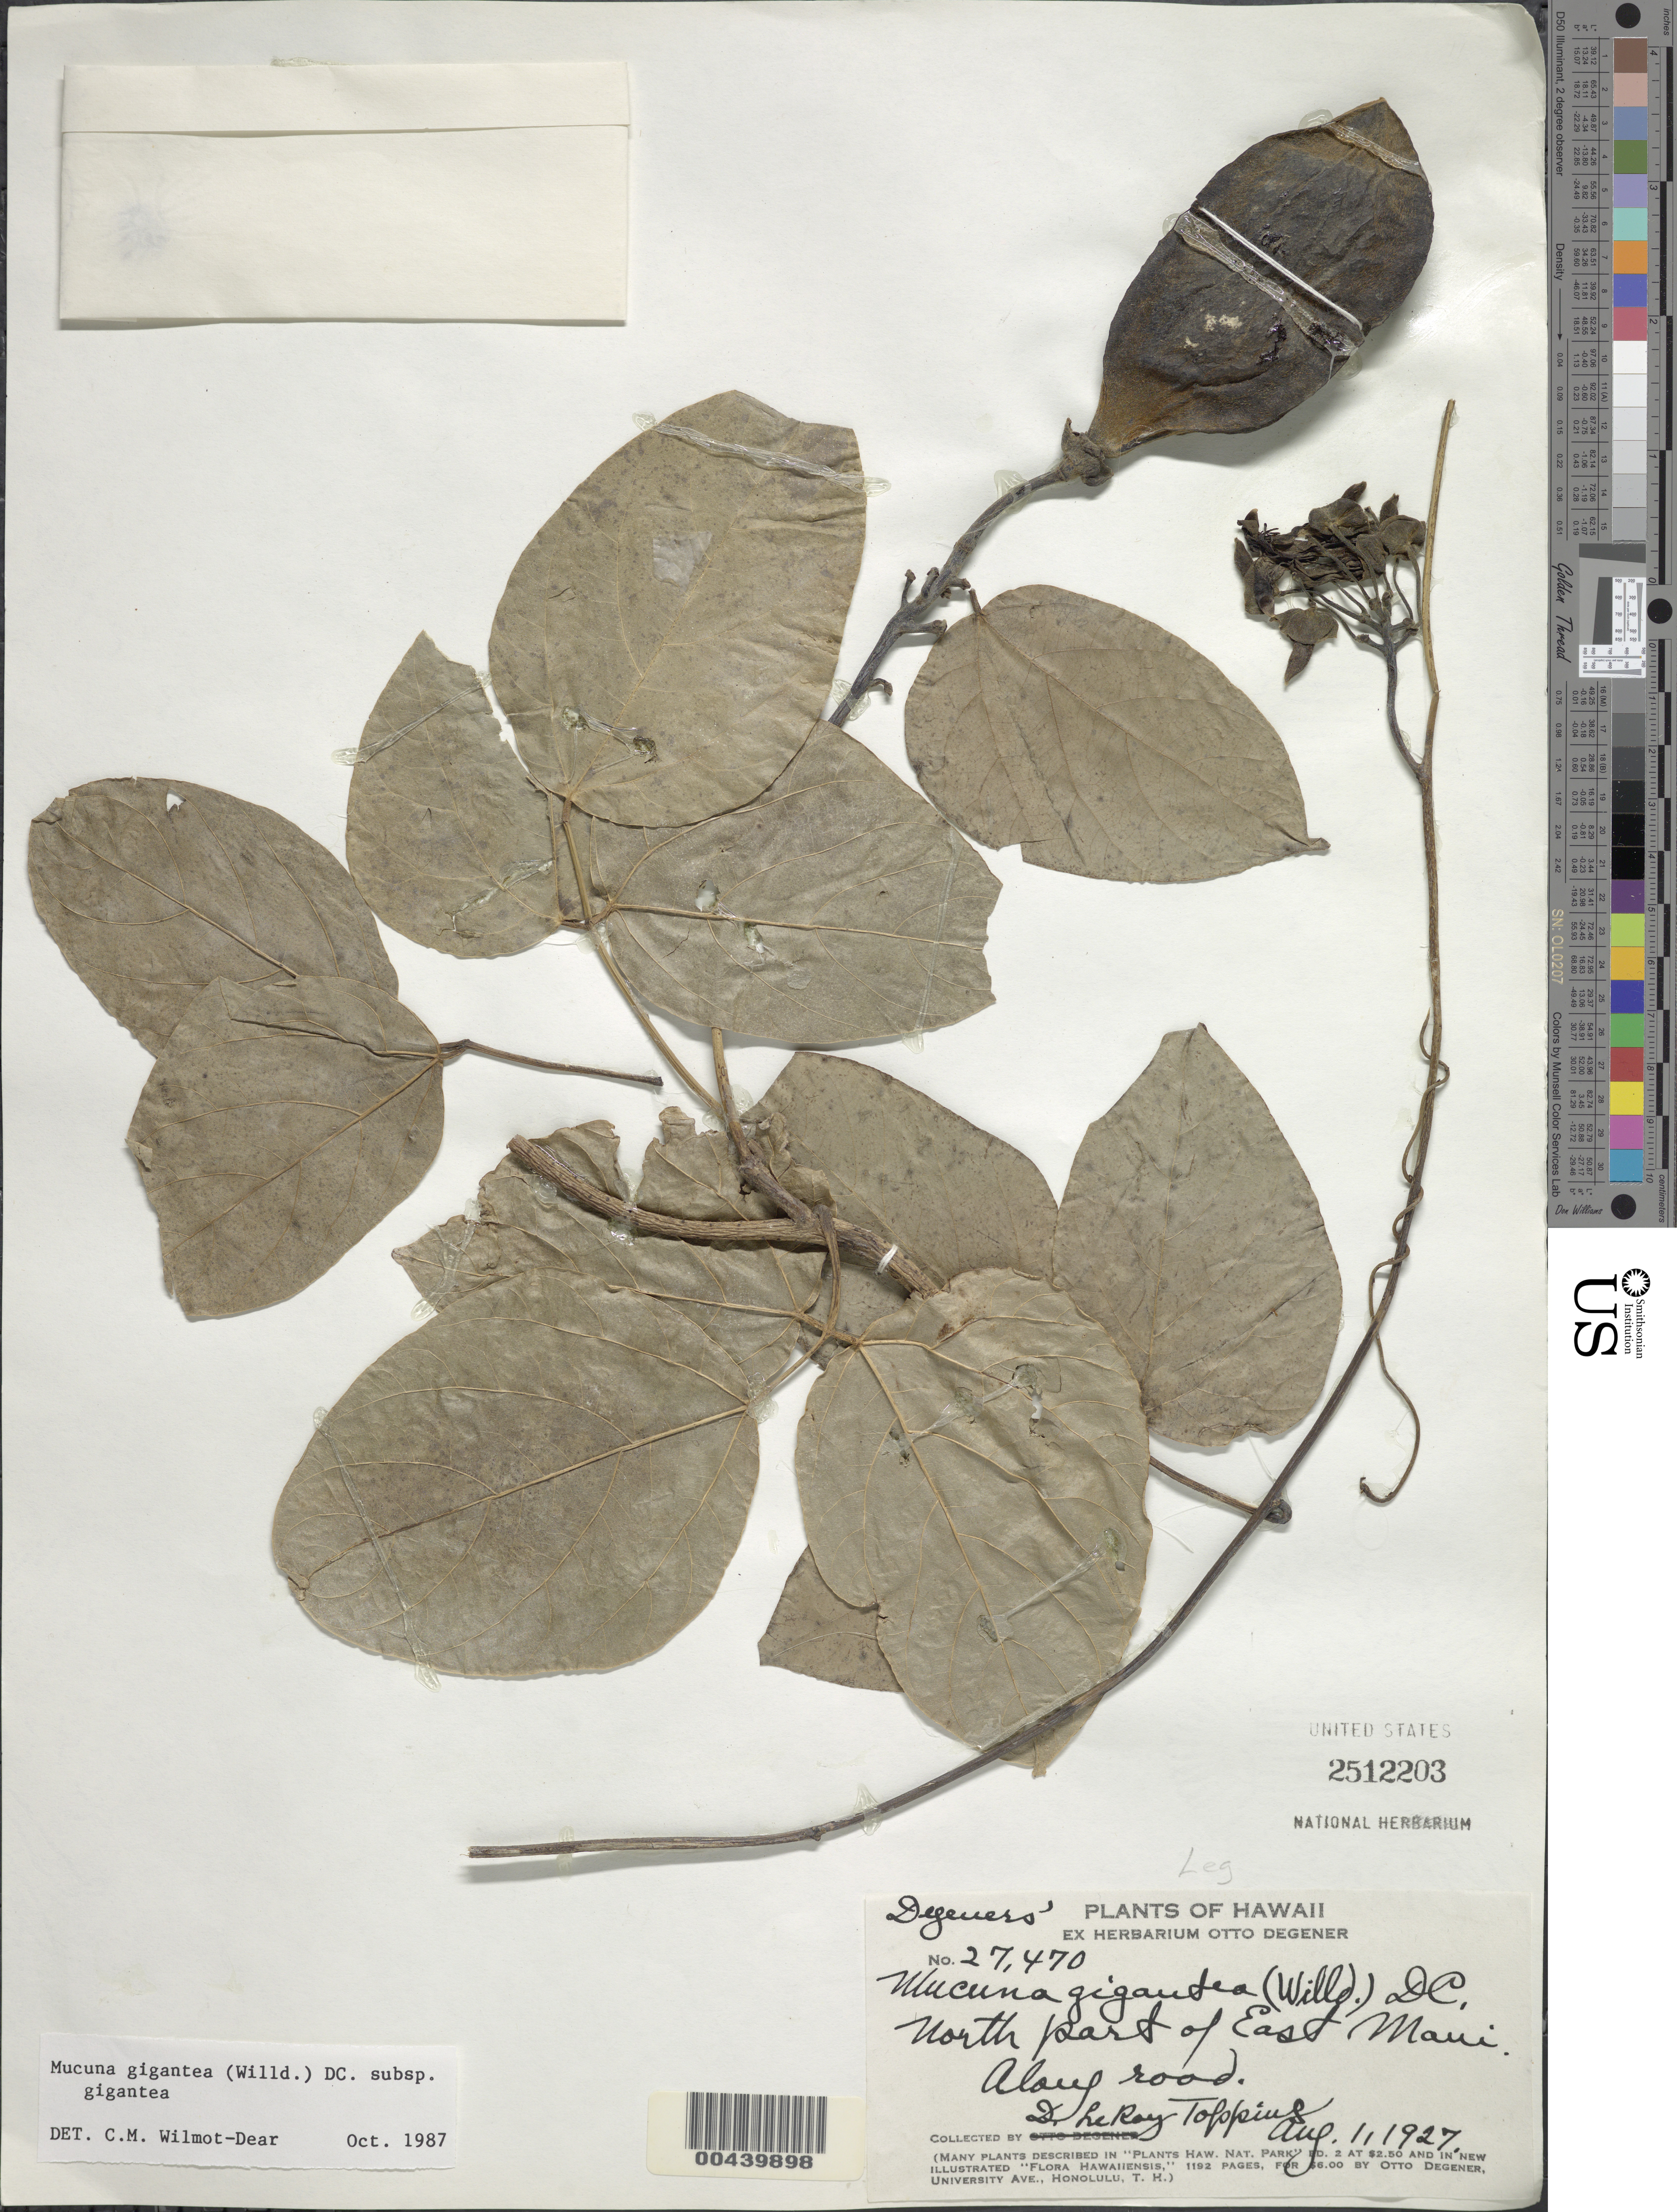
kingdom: Plantae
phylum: Tracheophyta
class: Magnoliopsida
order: Fabales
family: Fabaceae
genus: Mucuna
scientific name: Mucuna gigantea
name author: (Willd.) DC.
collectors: D. L. Topping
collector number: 27470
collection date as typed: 1 Aug 1927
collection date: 1927-08-01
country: United States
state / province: Hawaii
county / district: Maui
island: Maui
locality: N part of E Maui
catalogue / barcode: US 2512203